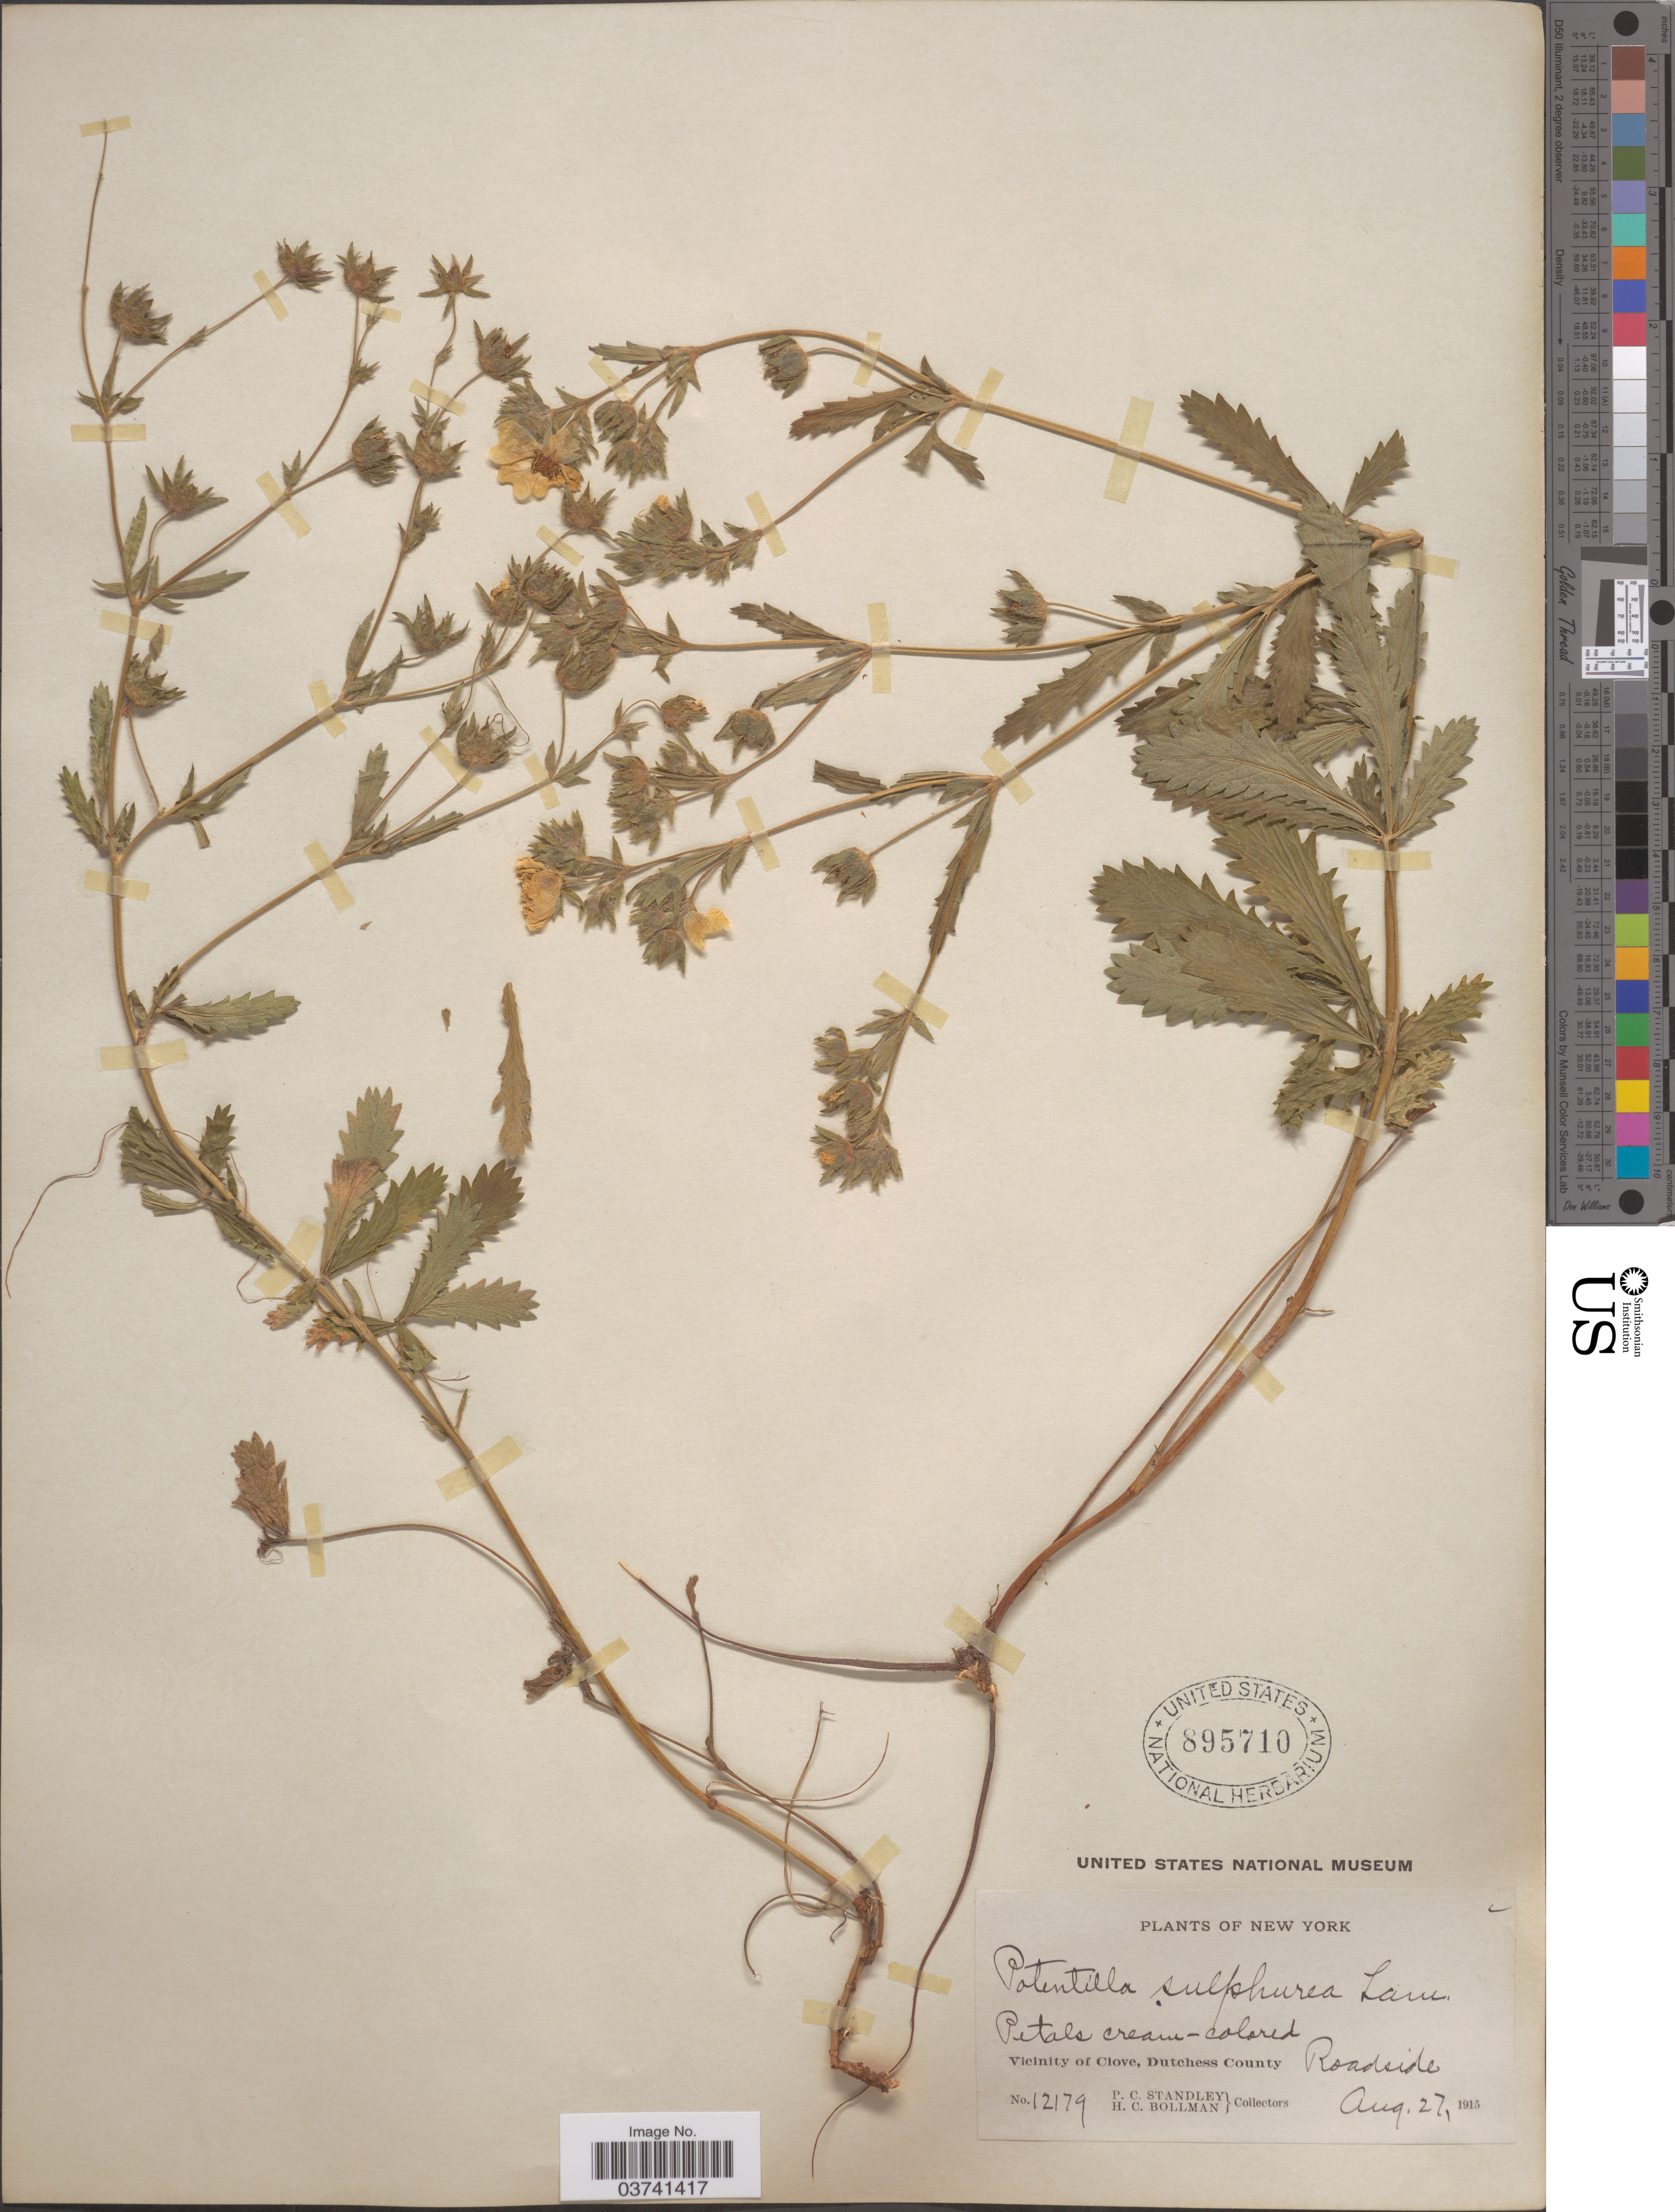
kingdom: Plantae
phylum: Tracheophyta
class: Magnoliopsida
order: Rosales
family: Rosaceae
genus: Potentilla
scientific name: Potentilla recta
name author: L.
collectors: P. C. Standley & H. C. Bollman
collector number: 12179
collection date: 1915-08-27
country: United States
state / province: New York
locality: Vicinity of Clove, Dutchess County. Roadside.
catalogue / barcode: US 895710